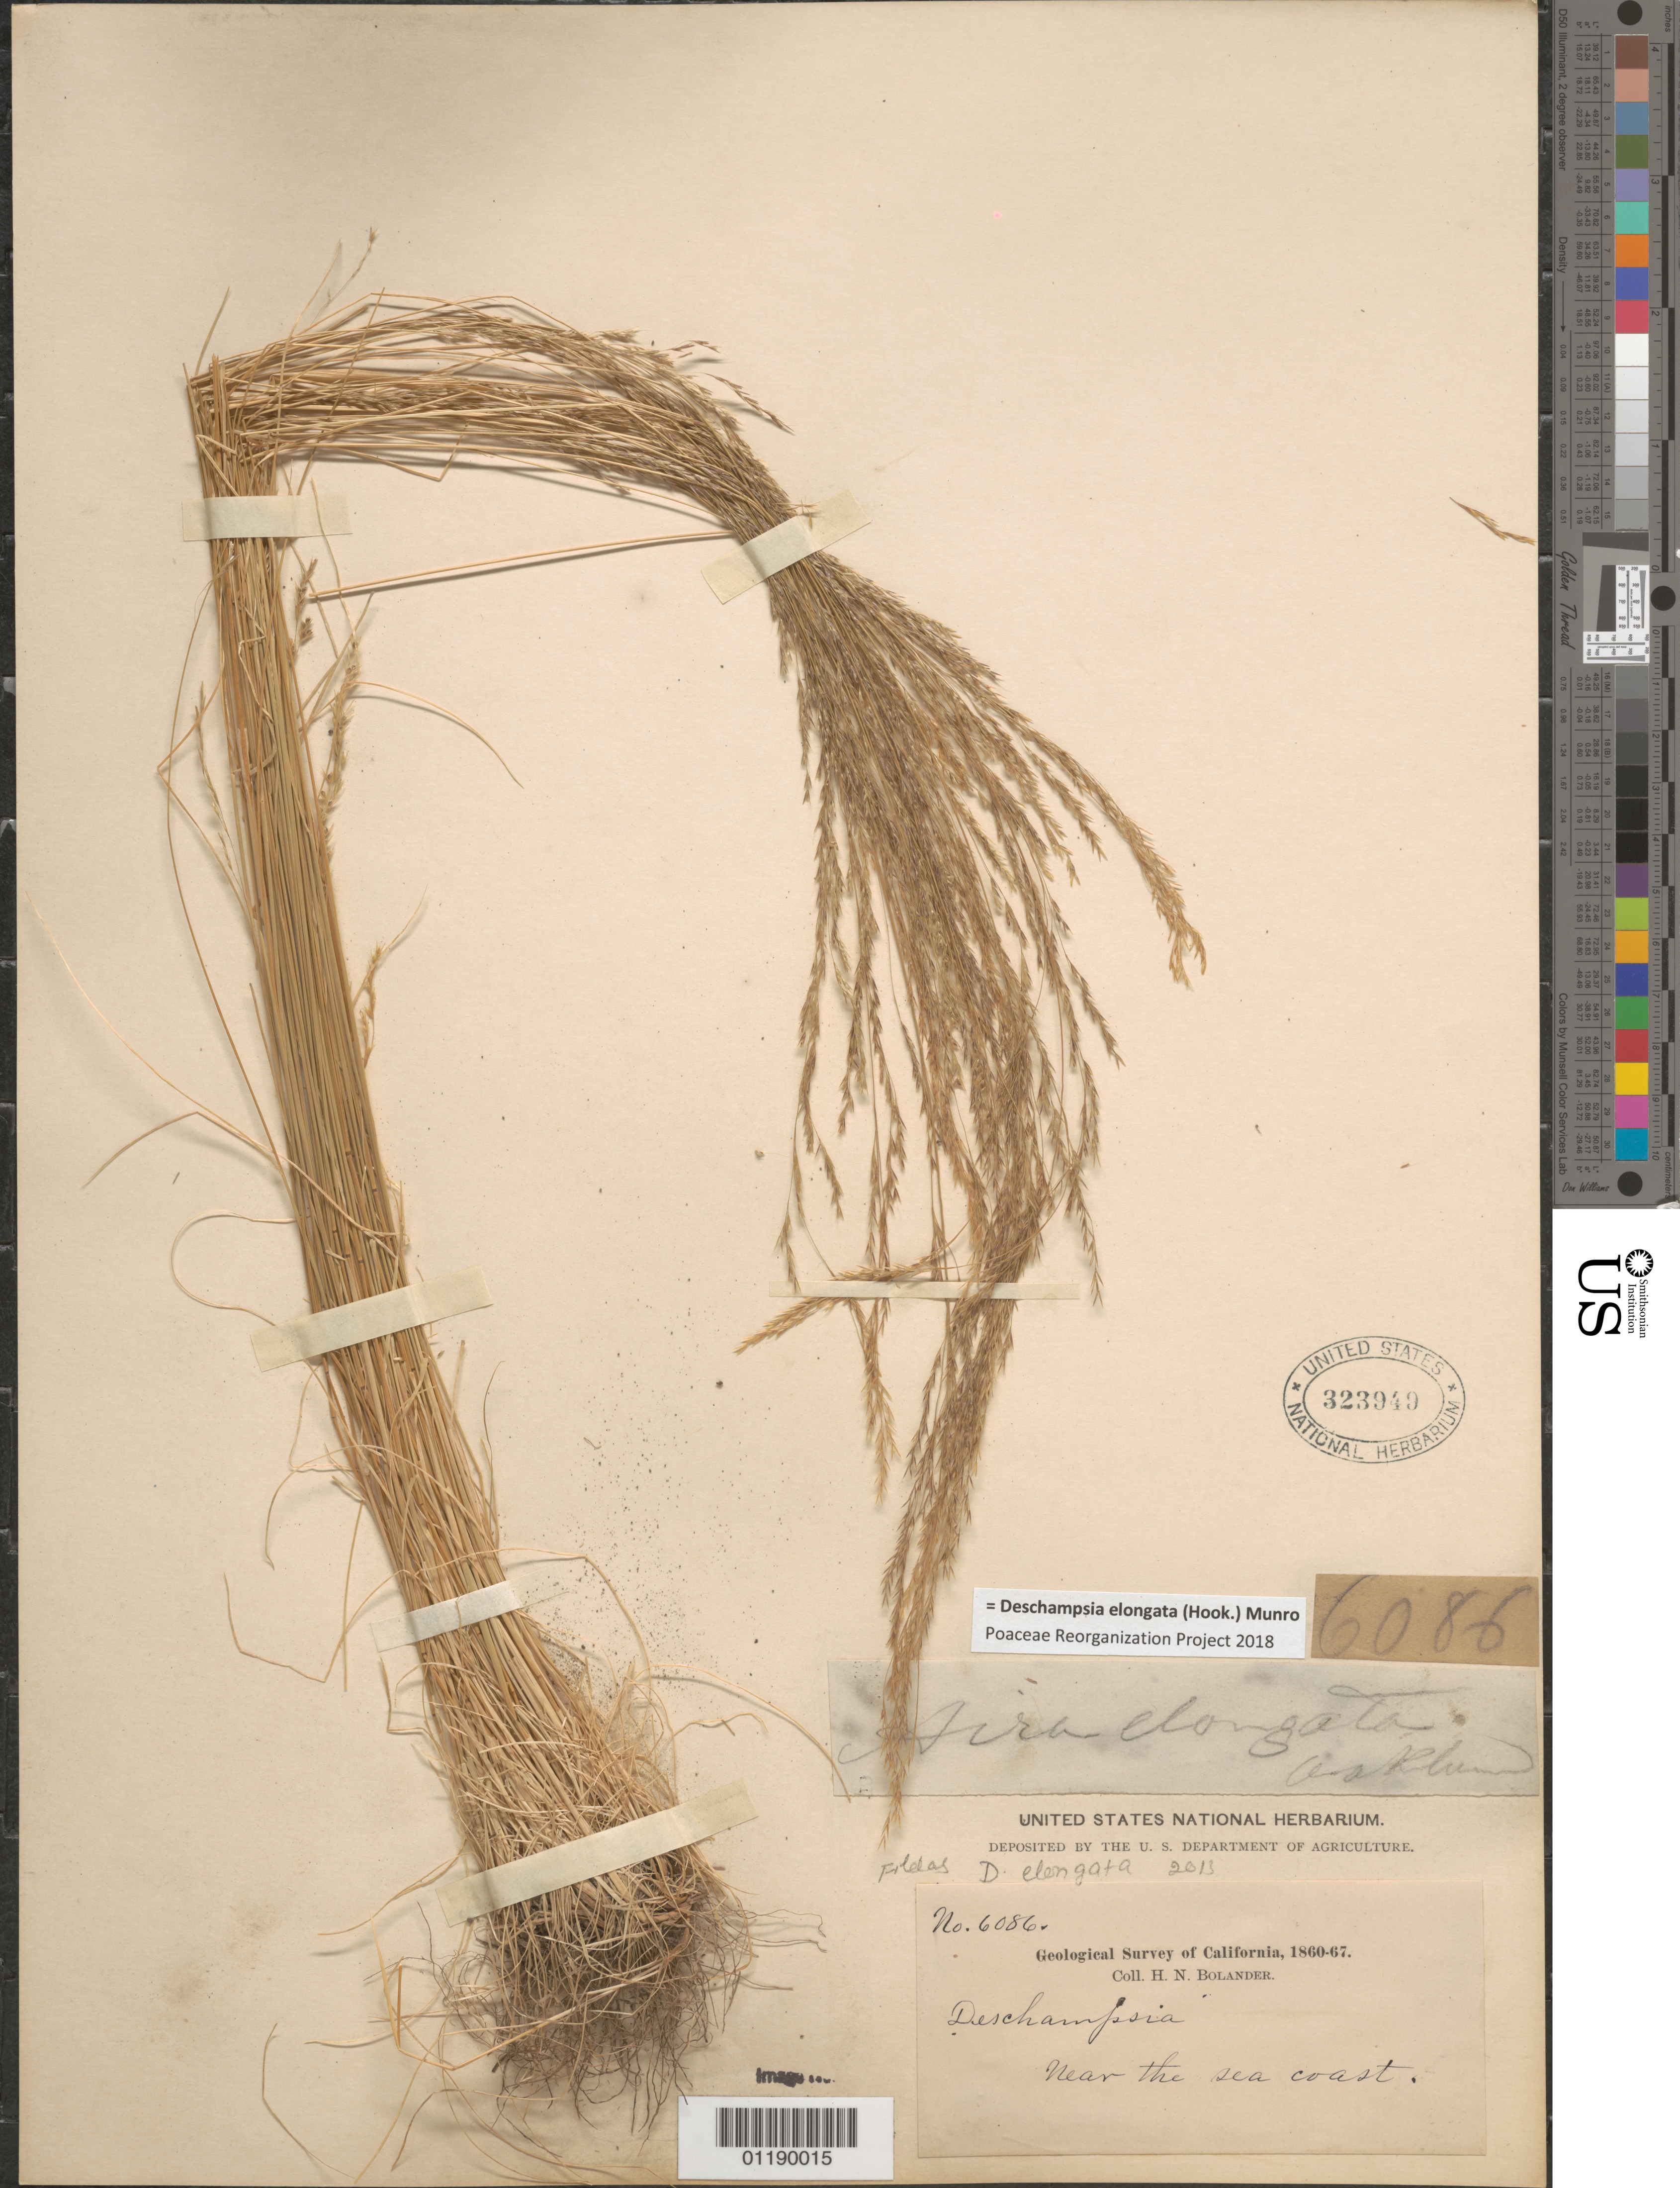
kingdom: Plantae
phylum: Tracheophyta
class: Liliopsida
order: Poales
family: Poaceae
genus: Deschampsia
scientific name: Deschampsia elongata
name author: (Hook.) Munro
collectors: H. Bolander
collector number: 6086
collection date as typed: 1860 to -- --- 1867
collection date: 1860/1867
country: United States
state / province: California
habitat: Near the coast.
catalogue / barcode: US 323949